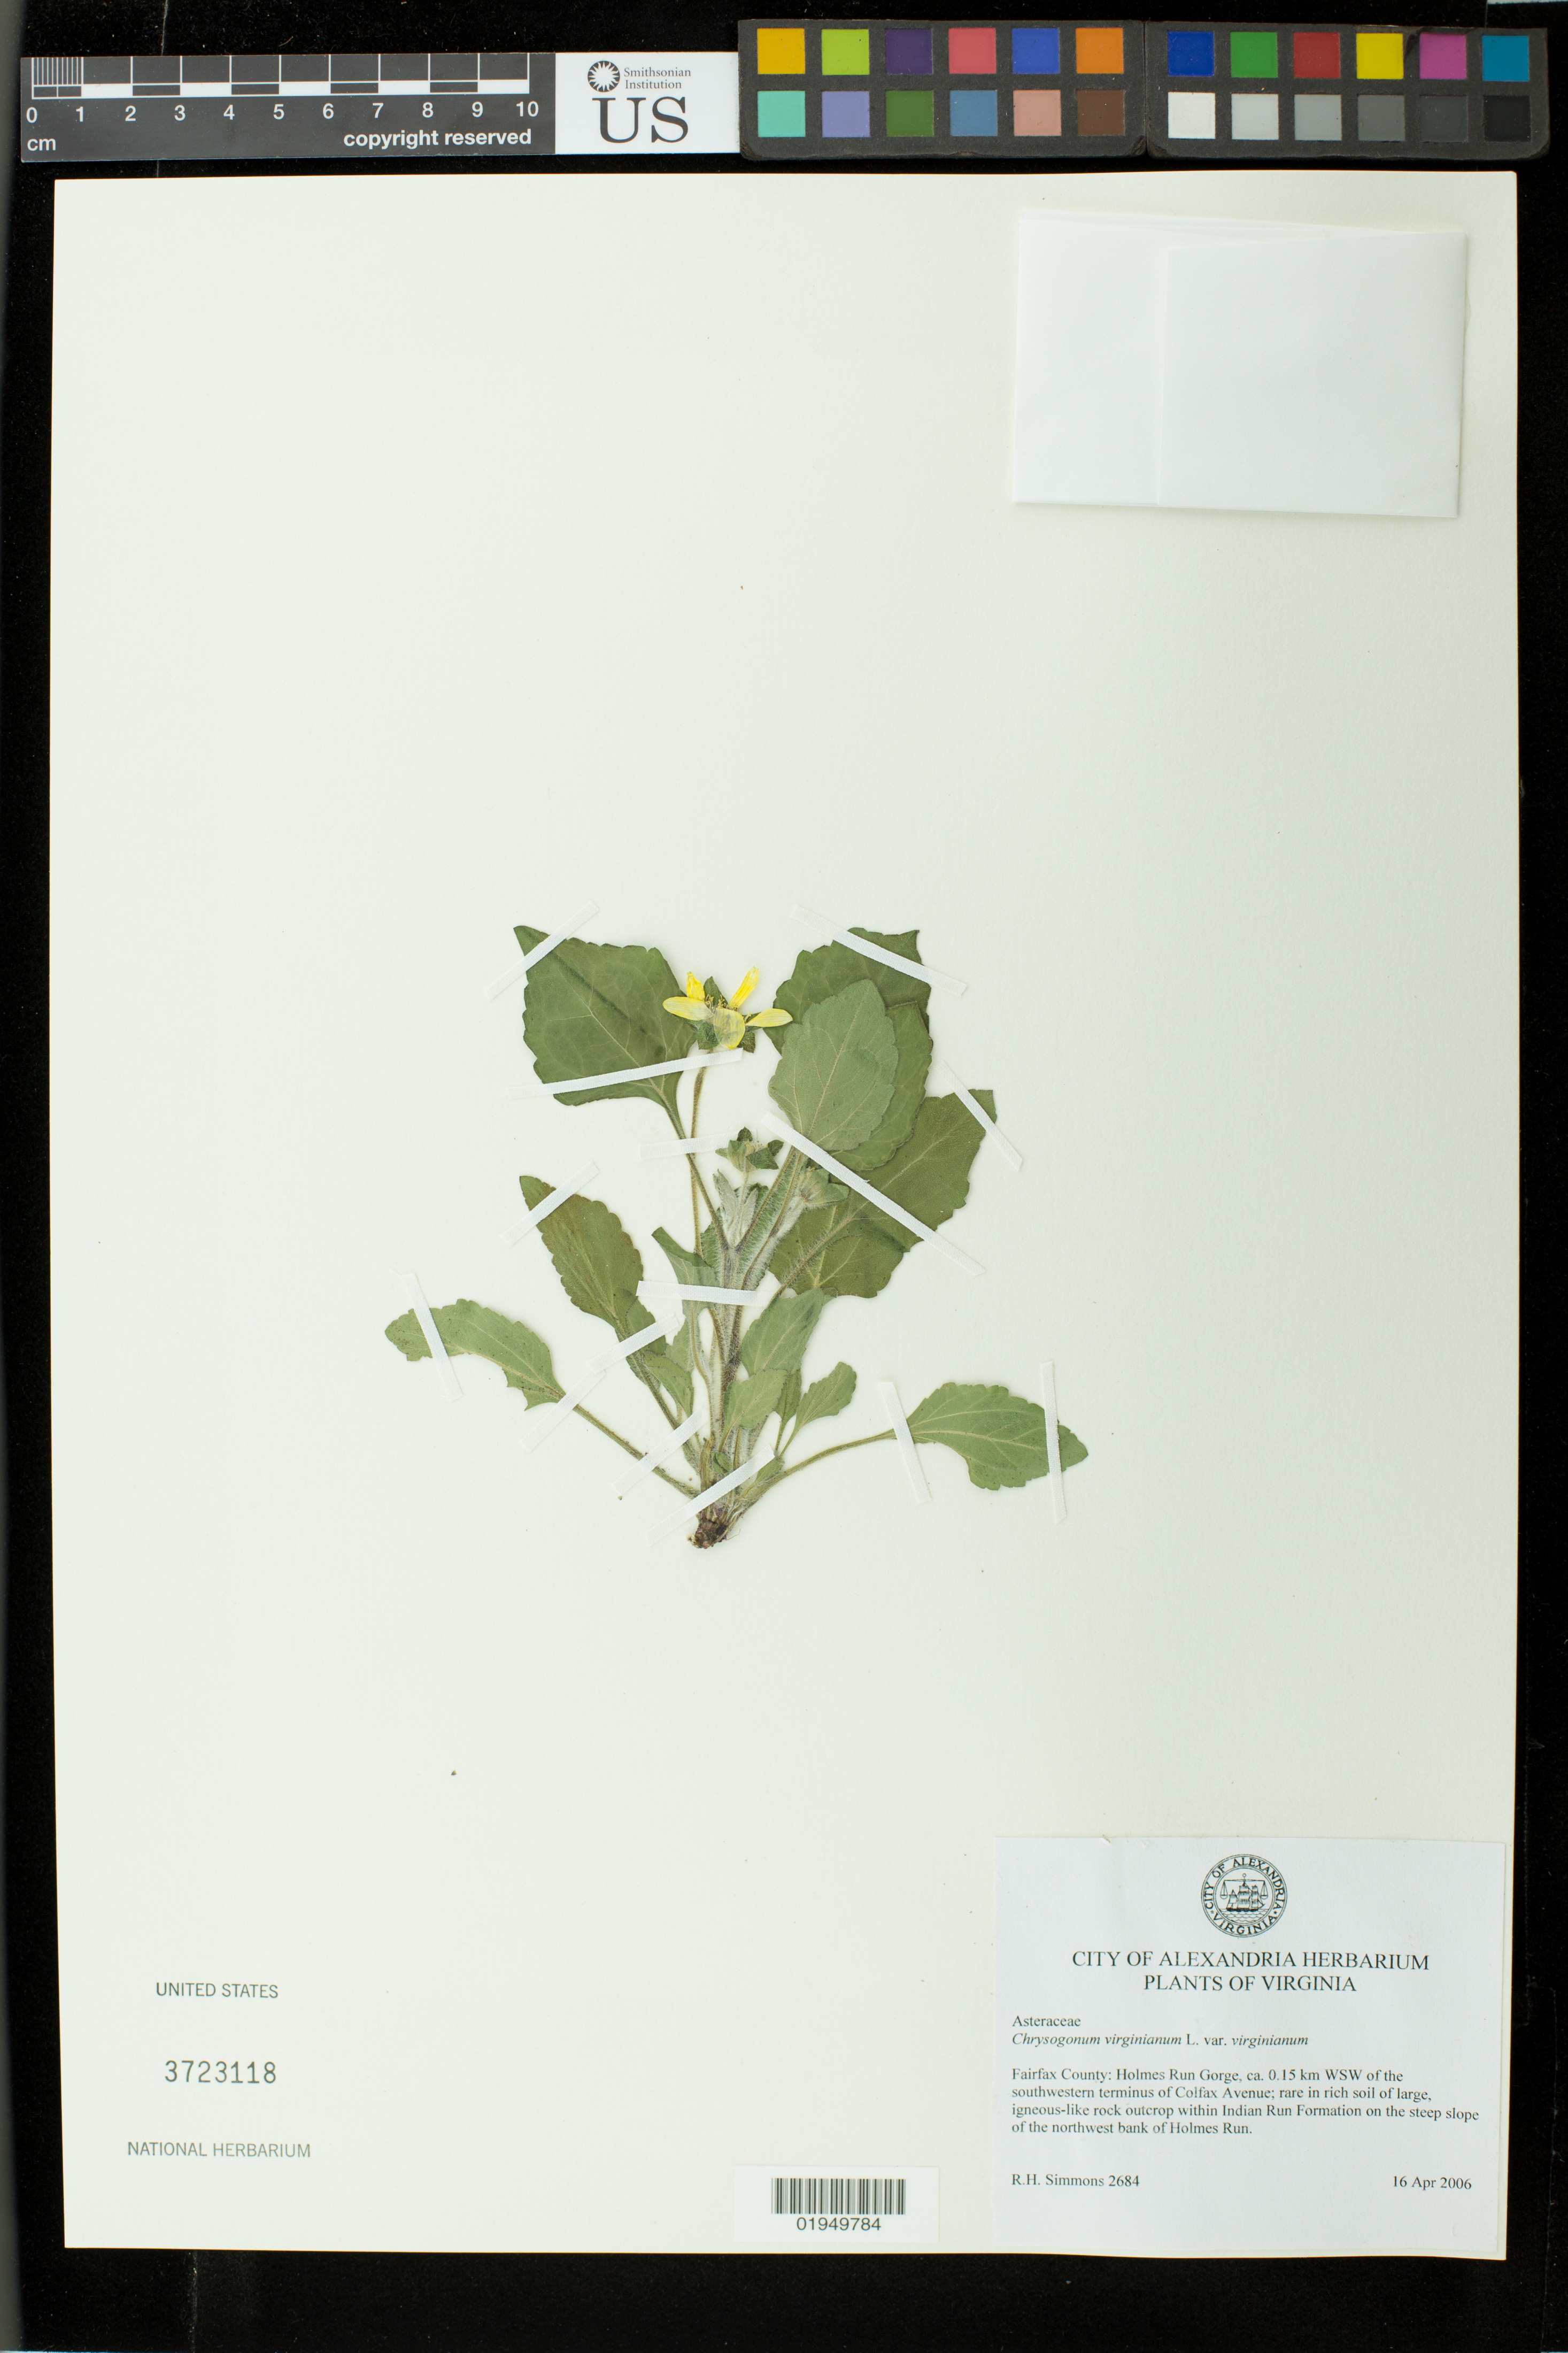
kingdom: Plantae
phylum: Tracheophyta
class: Magnoliopsida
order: Asterales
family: Asteraceae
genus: Chrysogonum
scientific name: Chrysogonum virginianum var. virginianum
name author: L.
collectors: R. H. Simmons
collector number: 2684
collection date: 2006-04-16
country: United States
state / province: Virginia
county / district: Fairfax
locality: Holmes Run Gorge, ca. 0.15 km WSW of the southwestern terminus of Colfax Avenue.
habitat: Rare in rich soil of large, igneous-like rock outcrop within Indian Run Formation on the steep slope of the northwest bank of Holmes Run.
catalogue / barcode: US 3723118